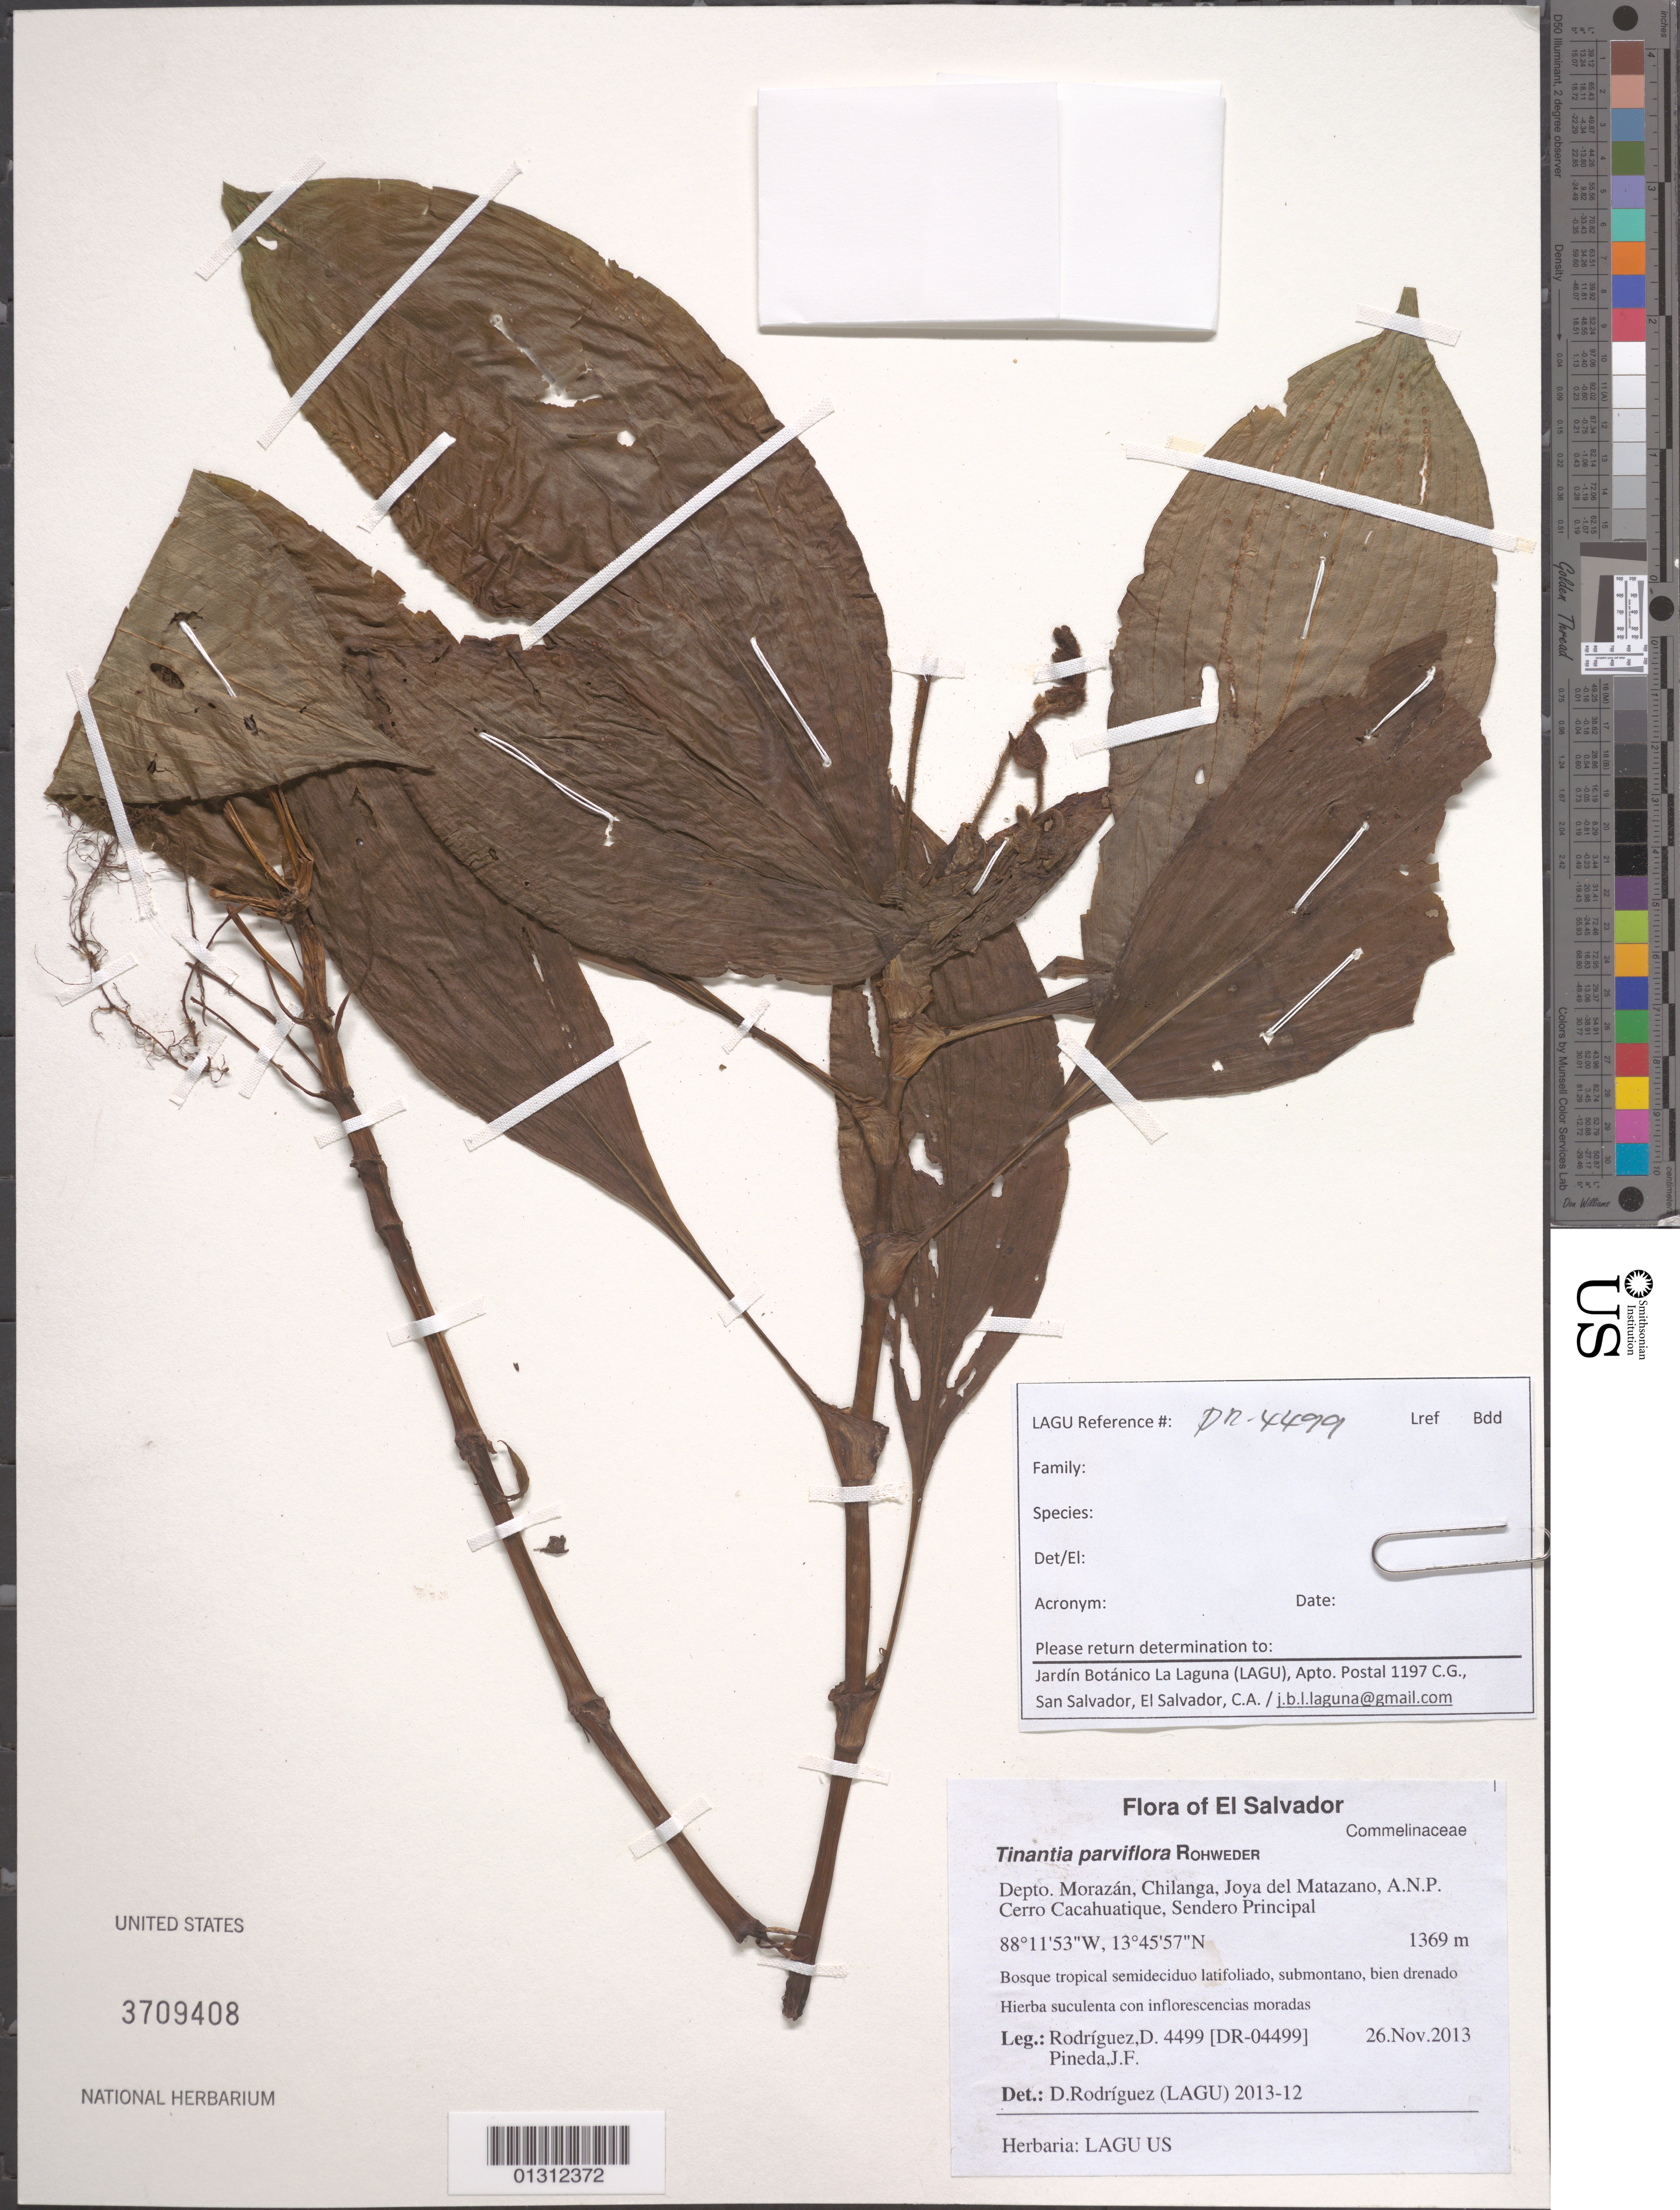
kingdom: Plantae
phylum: Tracheophyta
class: Liliopsida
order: Commelinales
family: Commelinaceae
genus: Tinantia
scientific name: Tinantia parviflora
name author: Rohweder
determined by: Rodriguez, D.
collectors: D. Rodriguez & J. Pineda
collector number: DR-04499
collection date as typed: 26.Nov.2013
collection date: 2013-11-26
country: El Salvador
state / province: Morazán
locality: Depto. Morazán, Chilanga, Joya del Matazano, A.N.P. Cerro Cacahuatique, Sendero Principal.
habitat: Bosque tropical semidecido latifoliado, submontano, bien drenado.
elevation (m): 1369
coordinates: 13 45 57 N, 88 11 53 W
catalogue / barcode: US 3709408